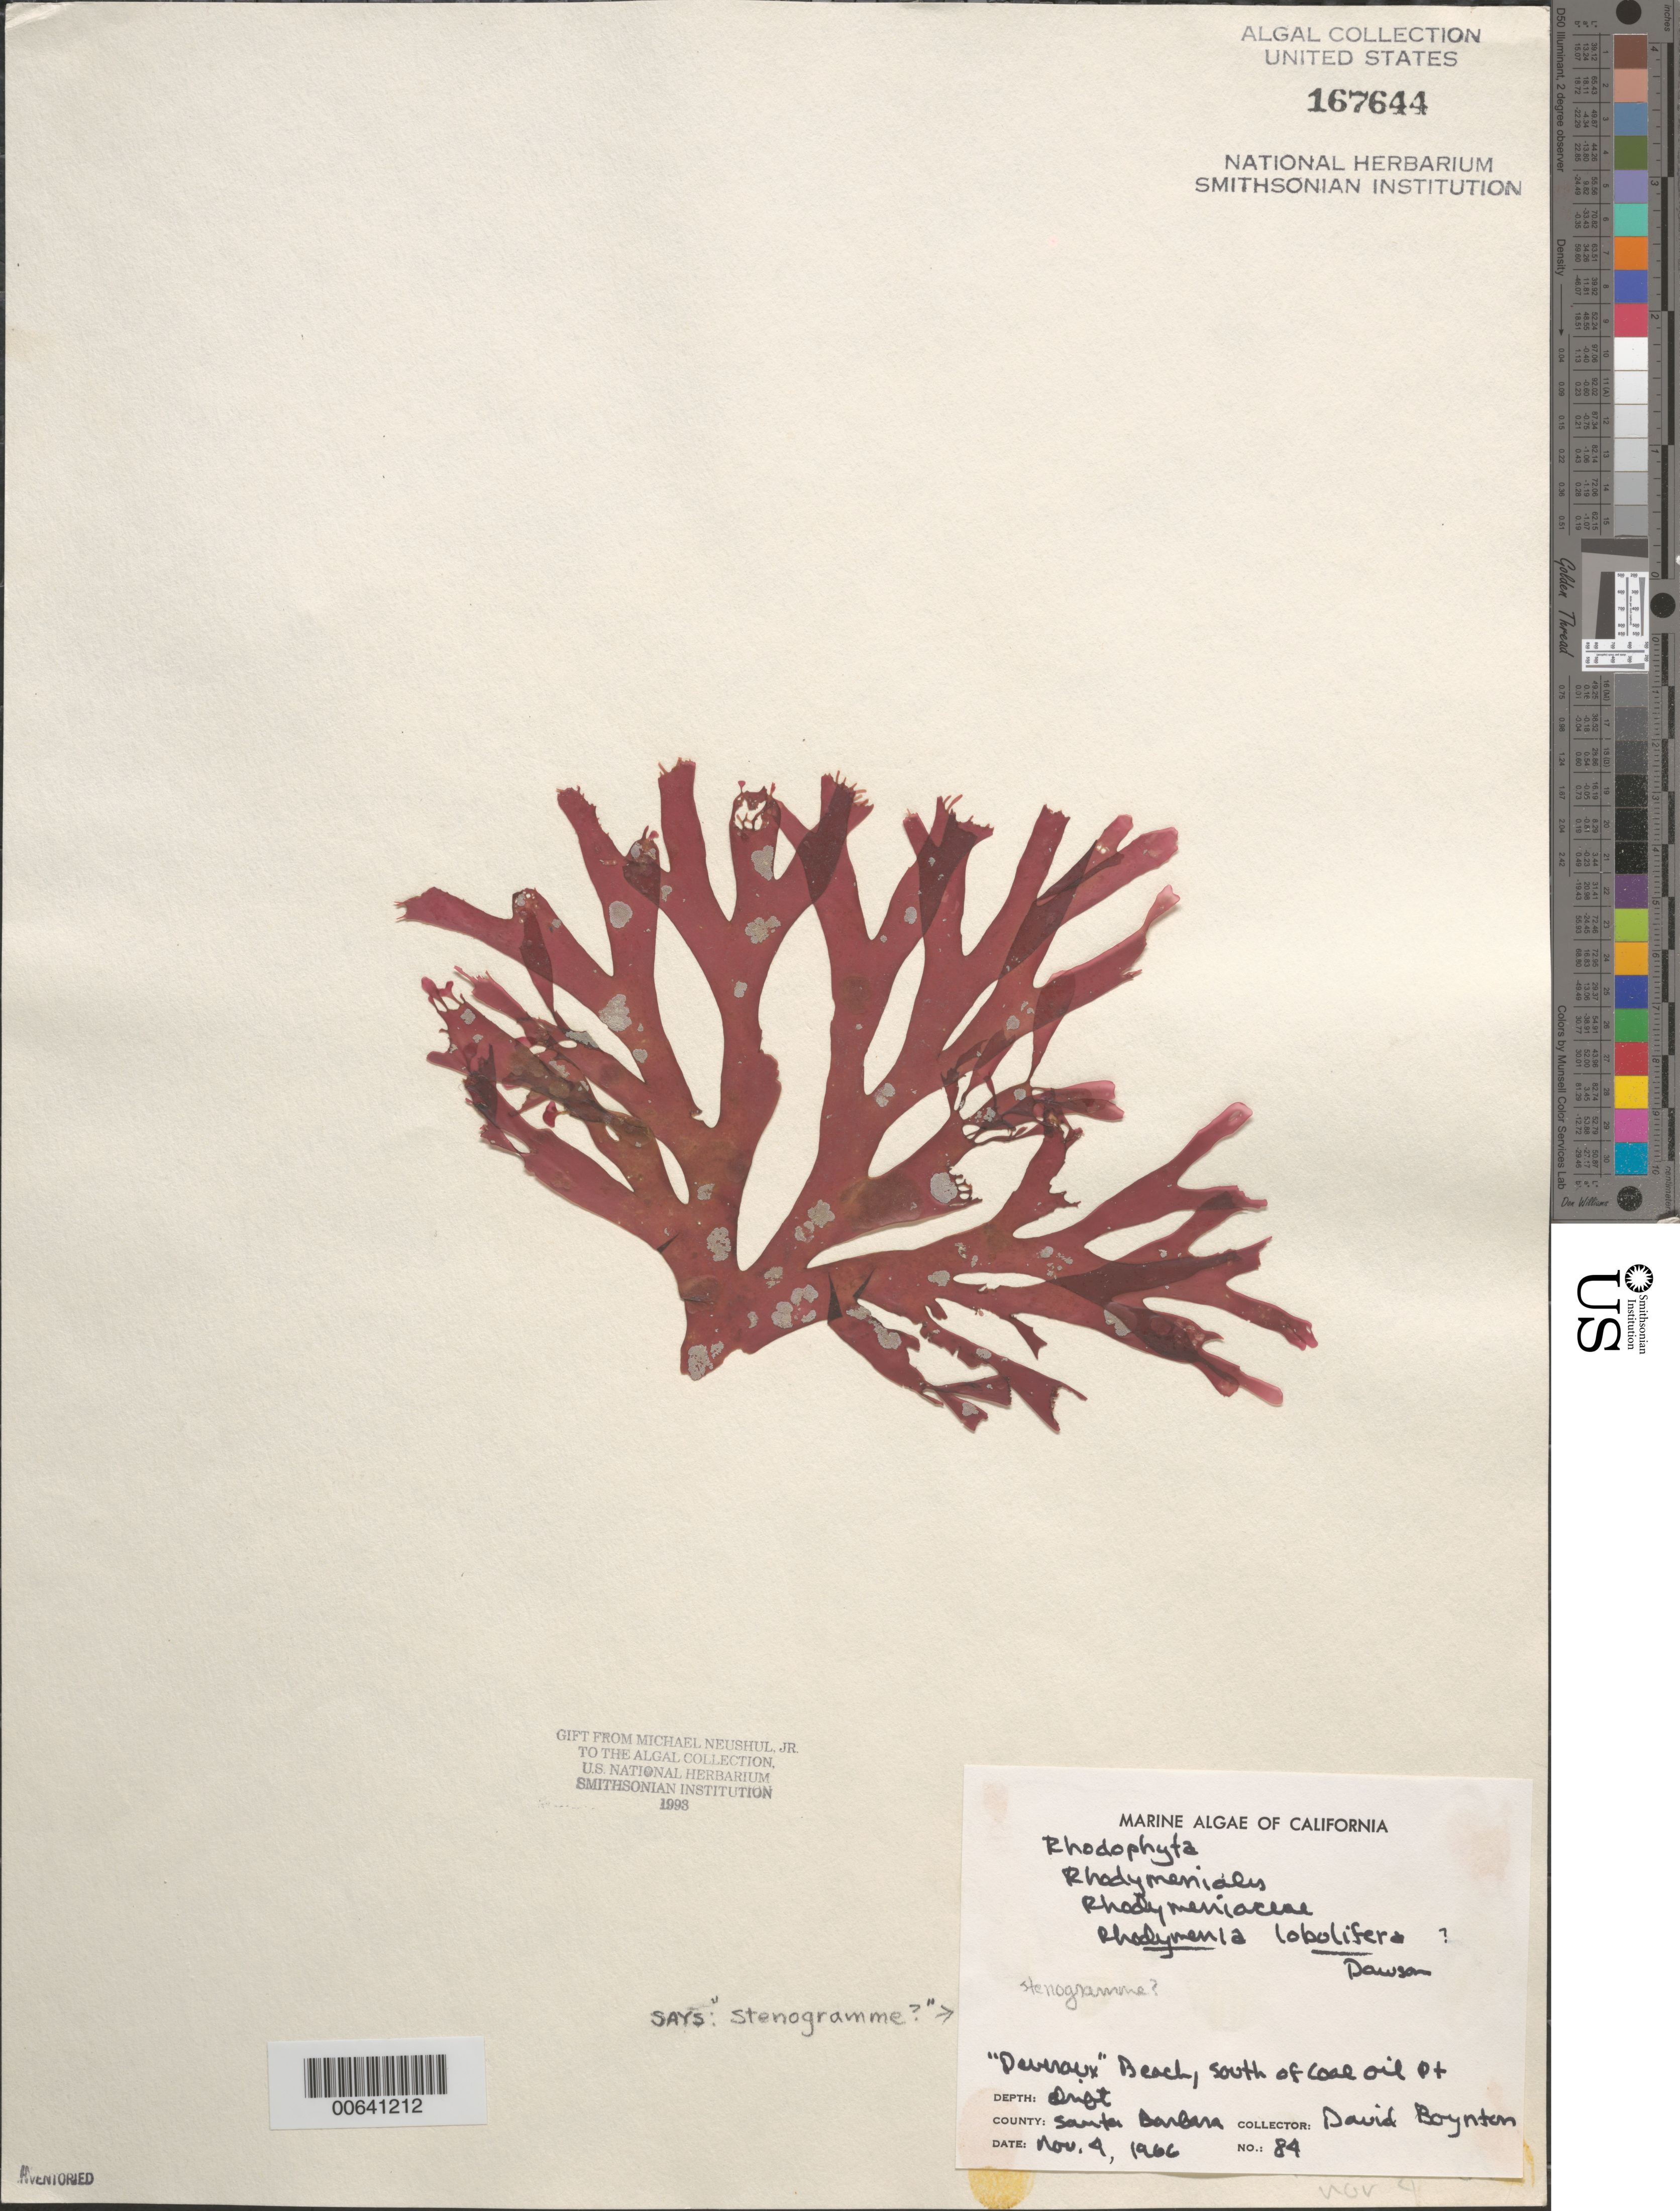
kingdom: Plantae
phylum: Rhodophyta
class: Florideophyceae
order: Gigartinales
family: Phyllophoraceae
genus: Stenogramma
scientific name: Stenogramma sp.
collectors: D. Boynton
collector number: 84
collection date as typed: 04 Nov 1966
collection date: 1966-11-04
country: United States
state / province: California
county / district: Santa Barbara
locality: Deveraux Beach, south of Coal Oil Point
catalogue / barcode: US 167644